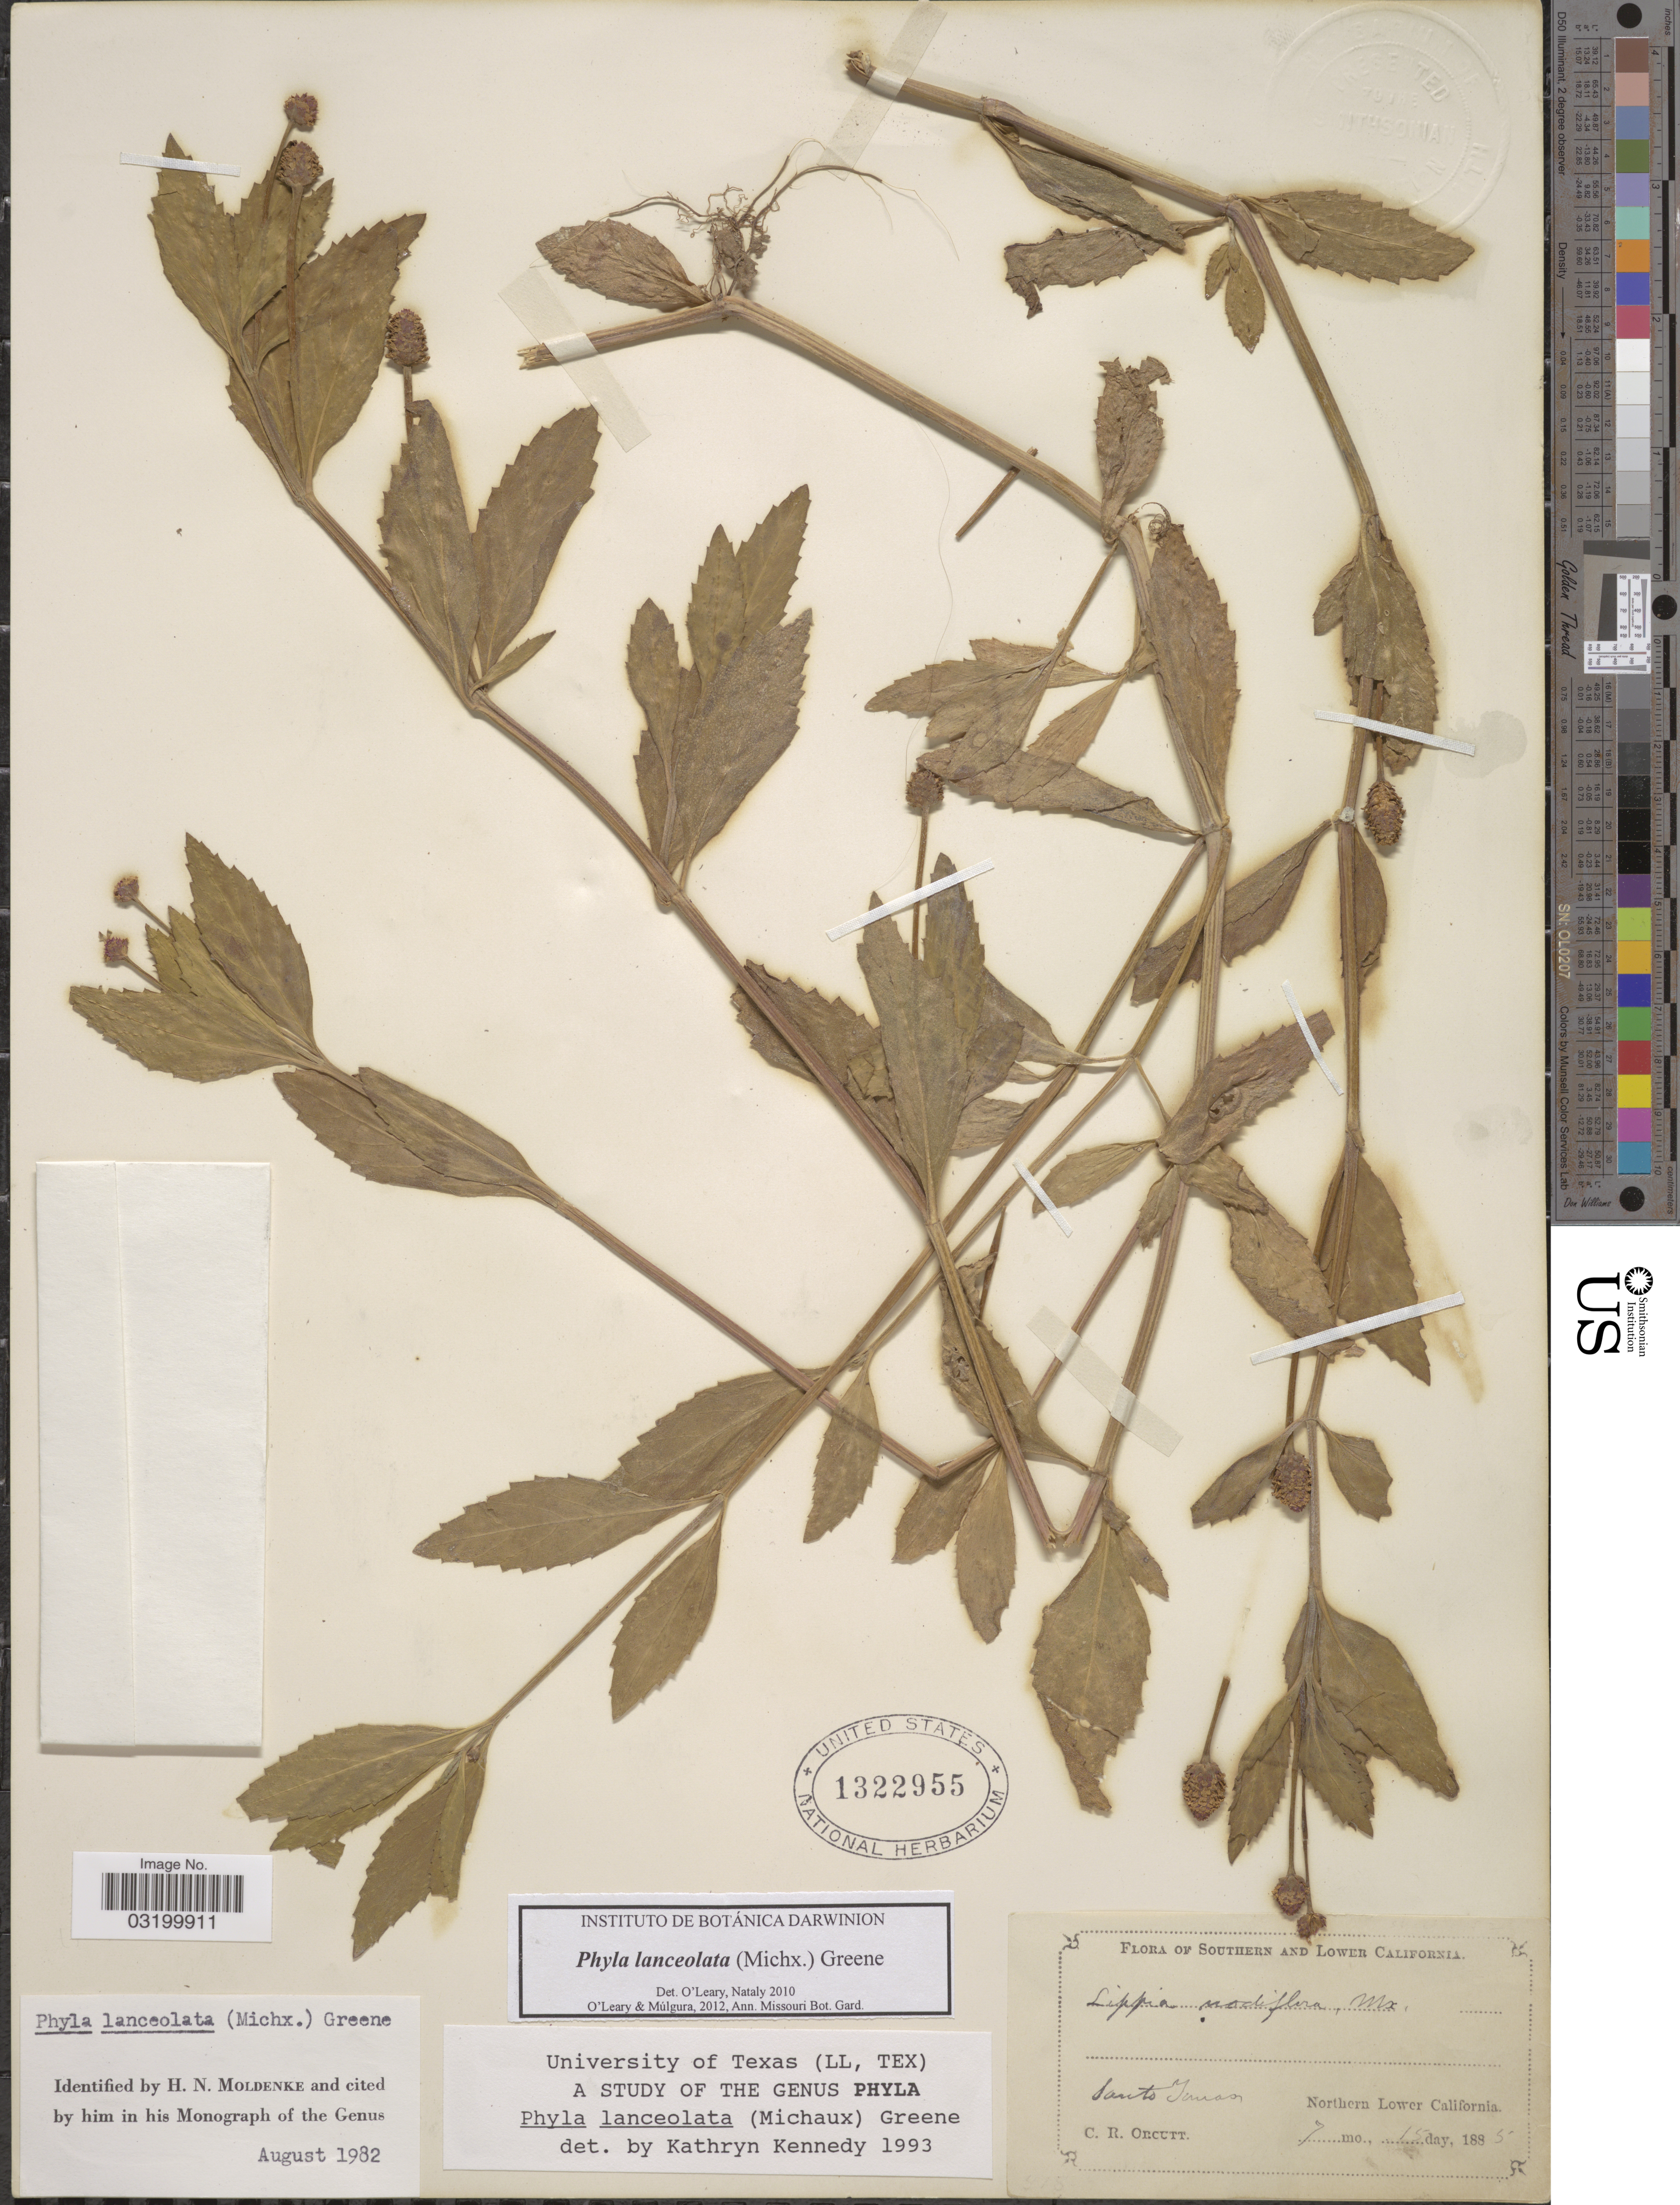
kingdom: Plantae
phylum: Tracheophyta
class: Magnoliopsida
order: Lamiales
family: Verbenaceae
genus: Phyla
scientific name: Phyla lanceolata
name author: (Michx.) Greene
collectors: C. R. Orcutt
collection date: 1885-07-15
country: Mexico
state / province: Baja California Norte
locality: Santo Tomas, Northern Lower California.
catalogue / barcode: US 1322955